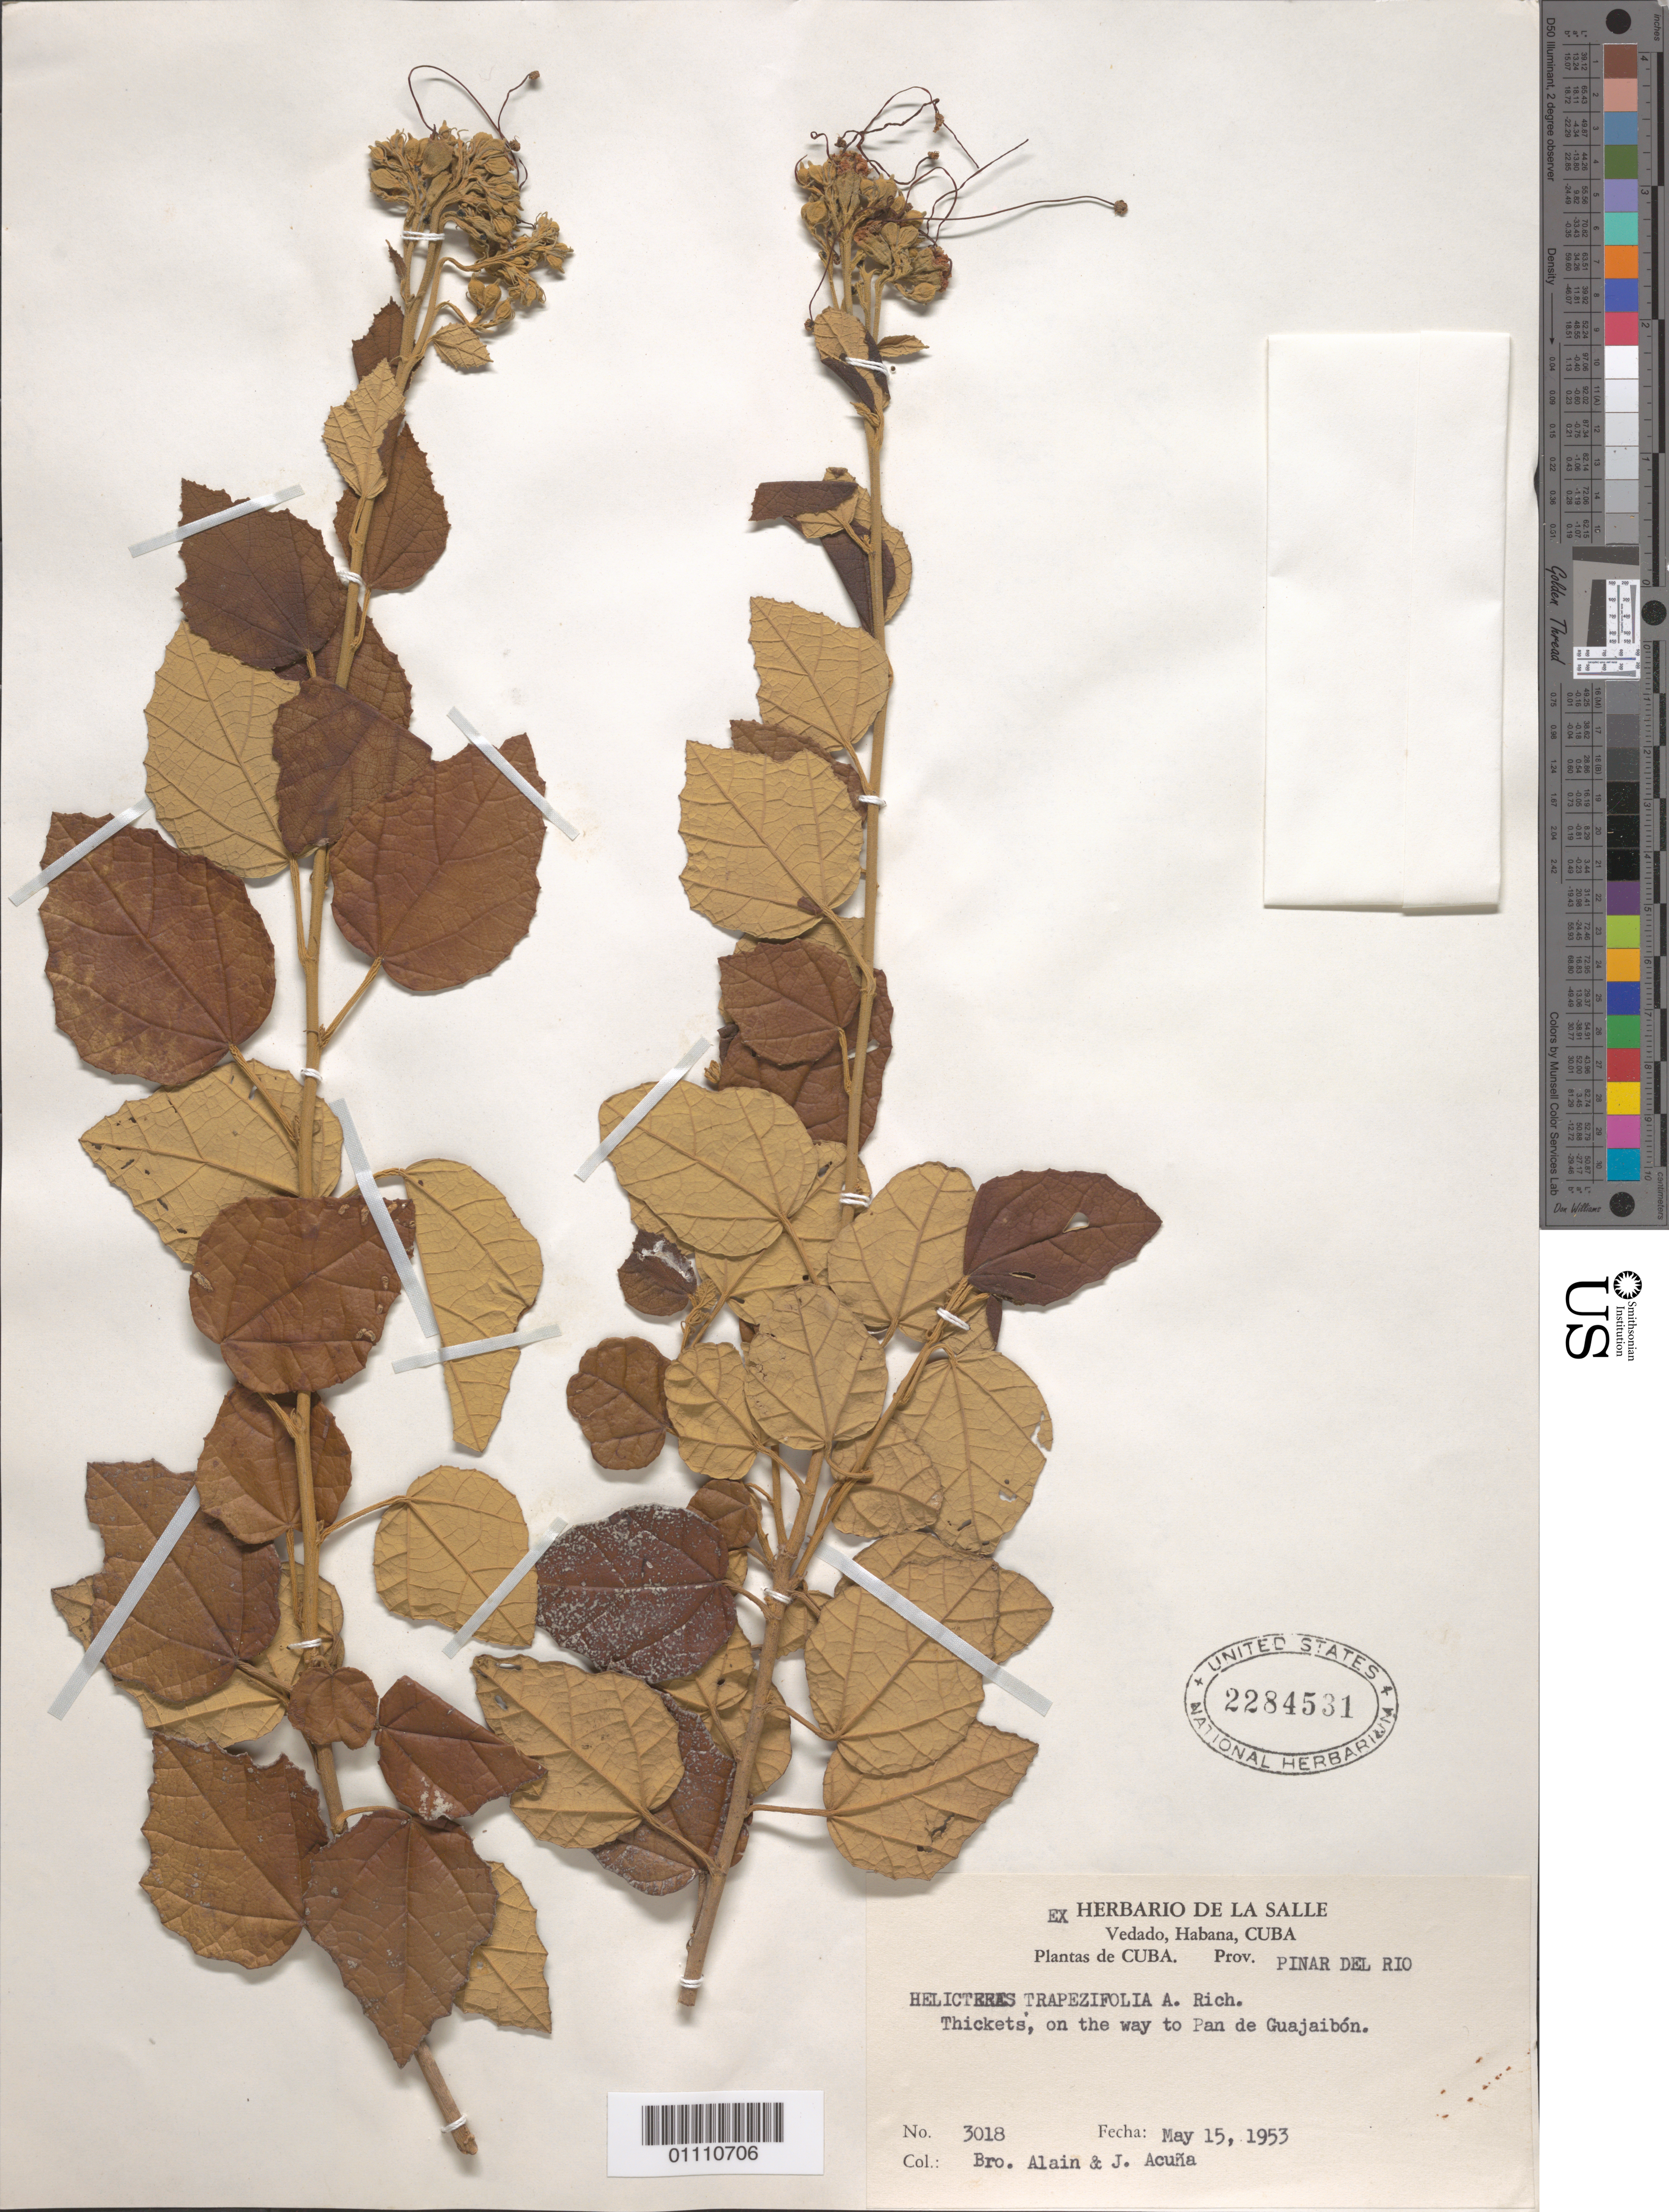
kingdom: Plantae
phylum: Tracheophyta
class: Magnoliopsida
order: Malvales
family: Malvaceae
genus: Helicteres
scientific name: Helicteres trapezifolia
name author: A. Rich.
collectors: A. H. Liogier & J. Acuña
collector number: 3018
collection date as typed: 15 May 1953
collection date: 1953-05-15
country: Cuba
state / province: Pinar del Rio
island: Cuba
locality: On the way to Pan de Guajaibón, Prov Pinar del Rio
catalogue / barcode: US 2284531